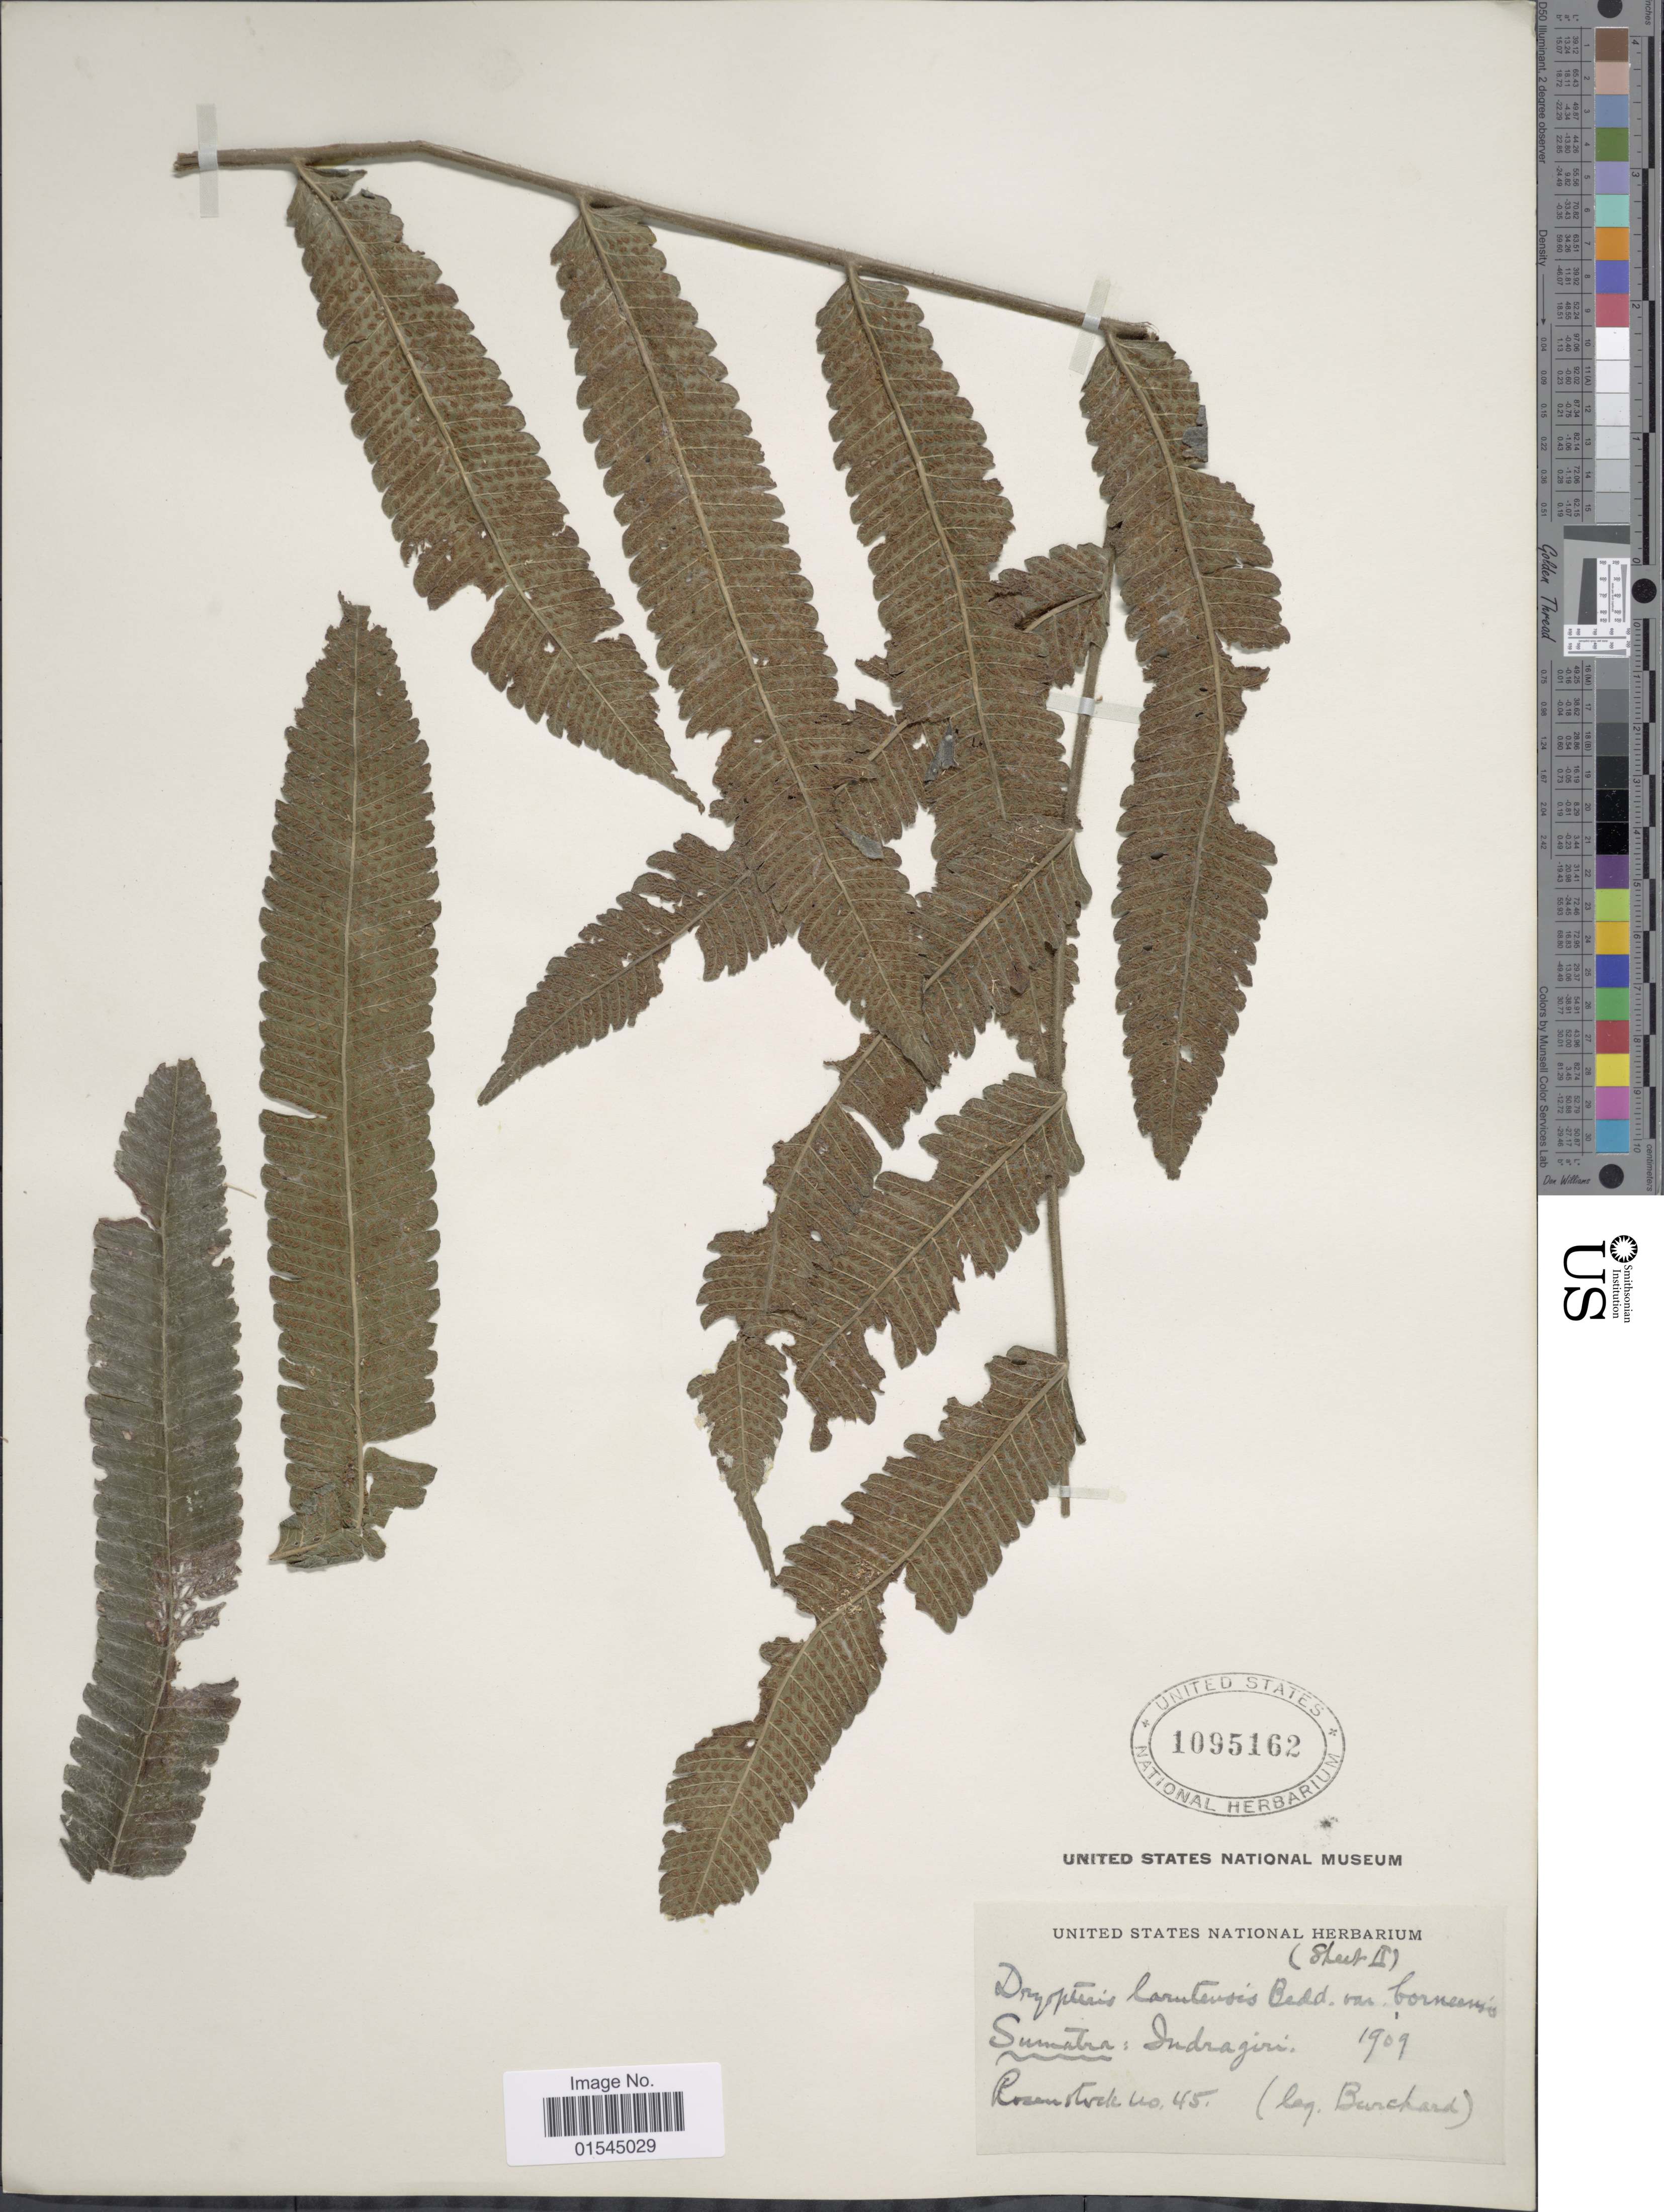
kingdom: Plantae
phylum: Tracheophyta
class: Polypodiopsida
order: Polypodiales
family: Thelypteridaceae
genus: Sphaerostephanos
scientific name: Sphaerostephanos larutensis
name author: (Bedd.) C. Chr.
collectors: Burchard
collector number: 45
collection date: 1909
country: Indonesia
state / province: Sumatra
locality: Sumatra: Indragiri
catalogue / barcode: US 1095162